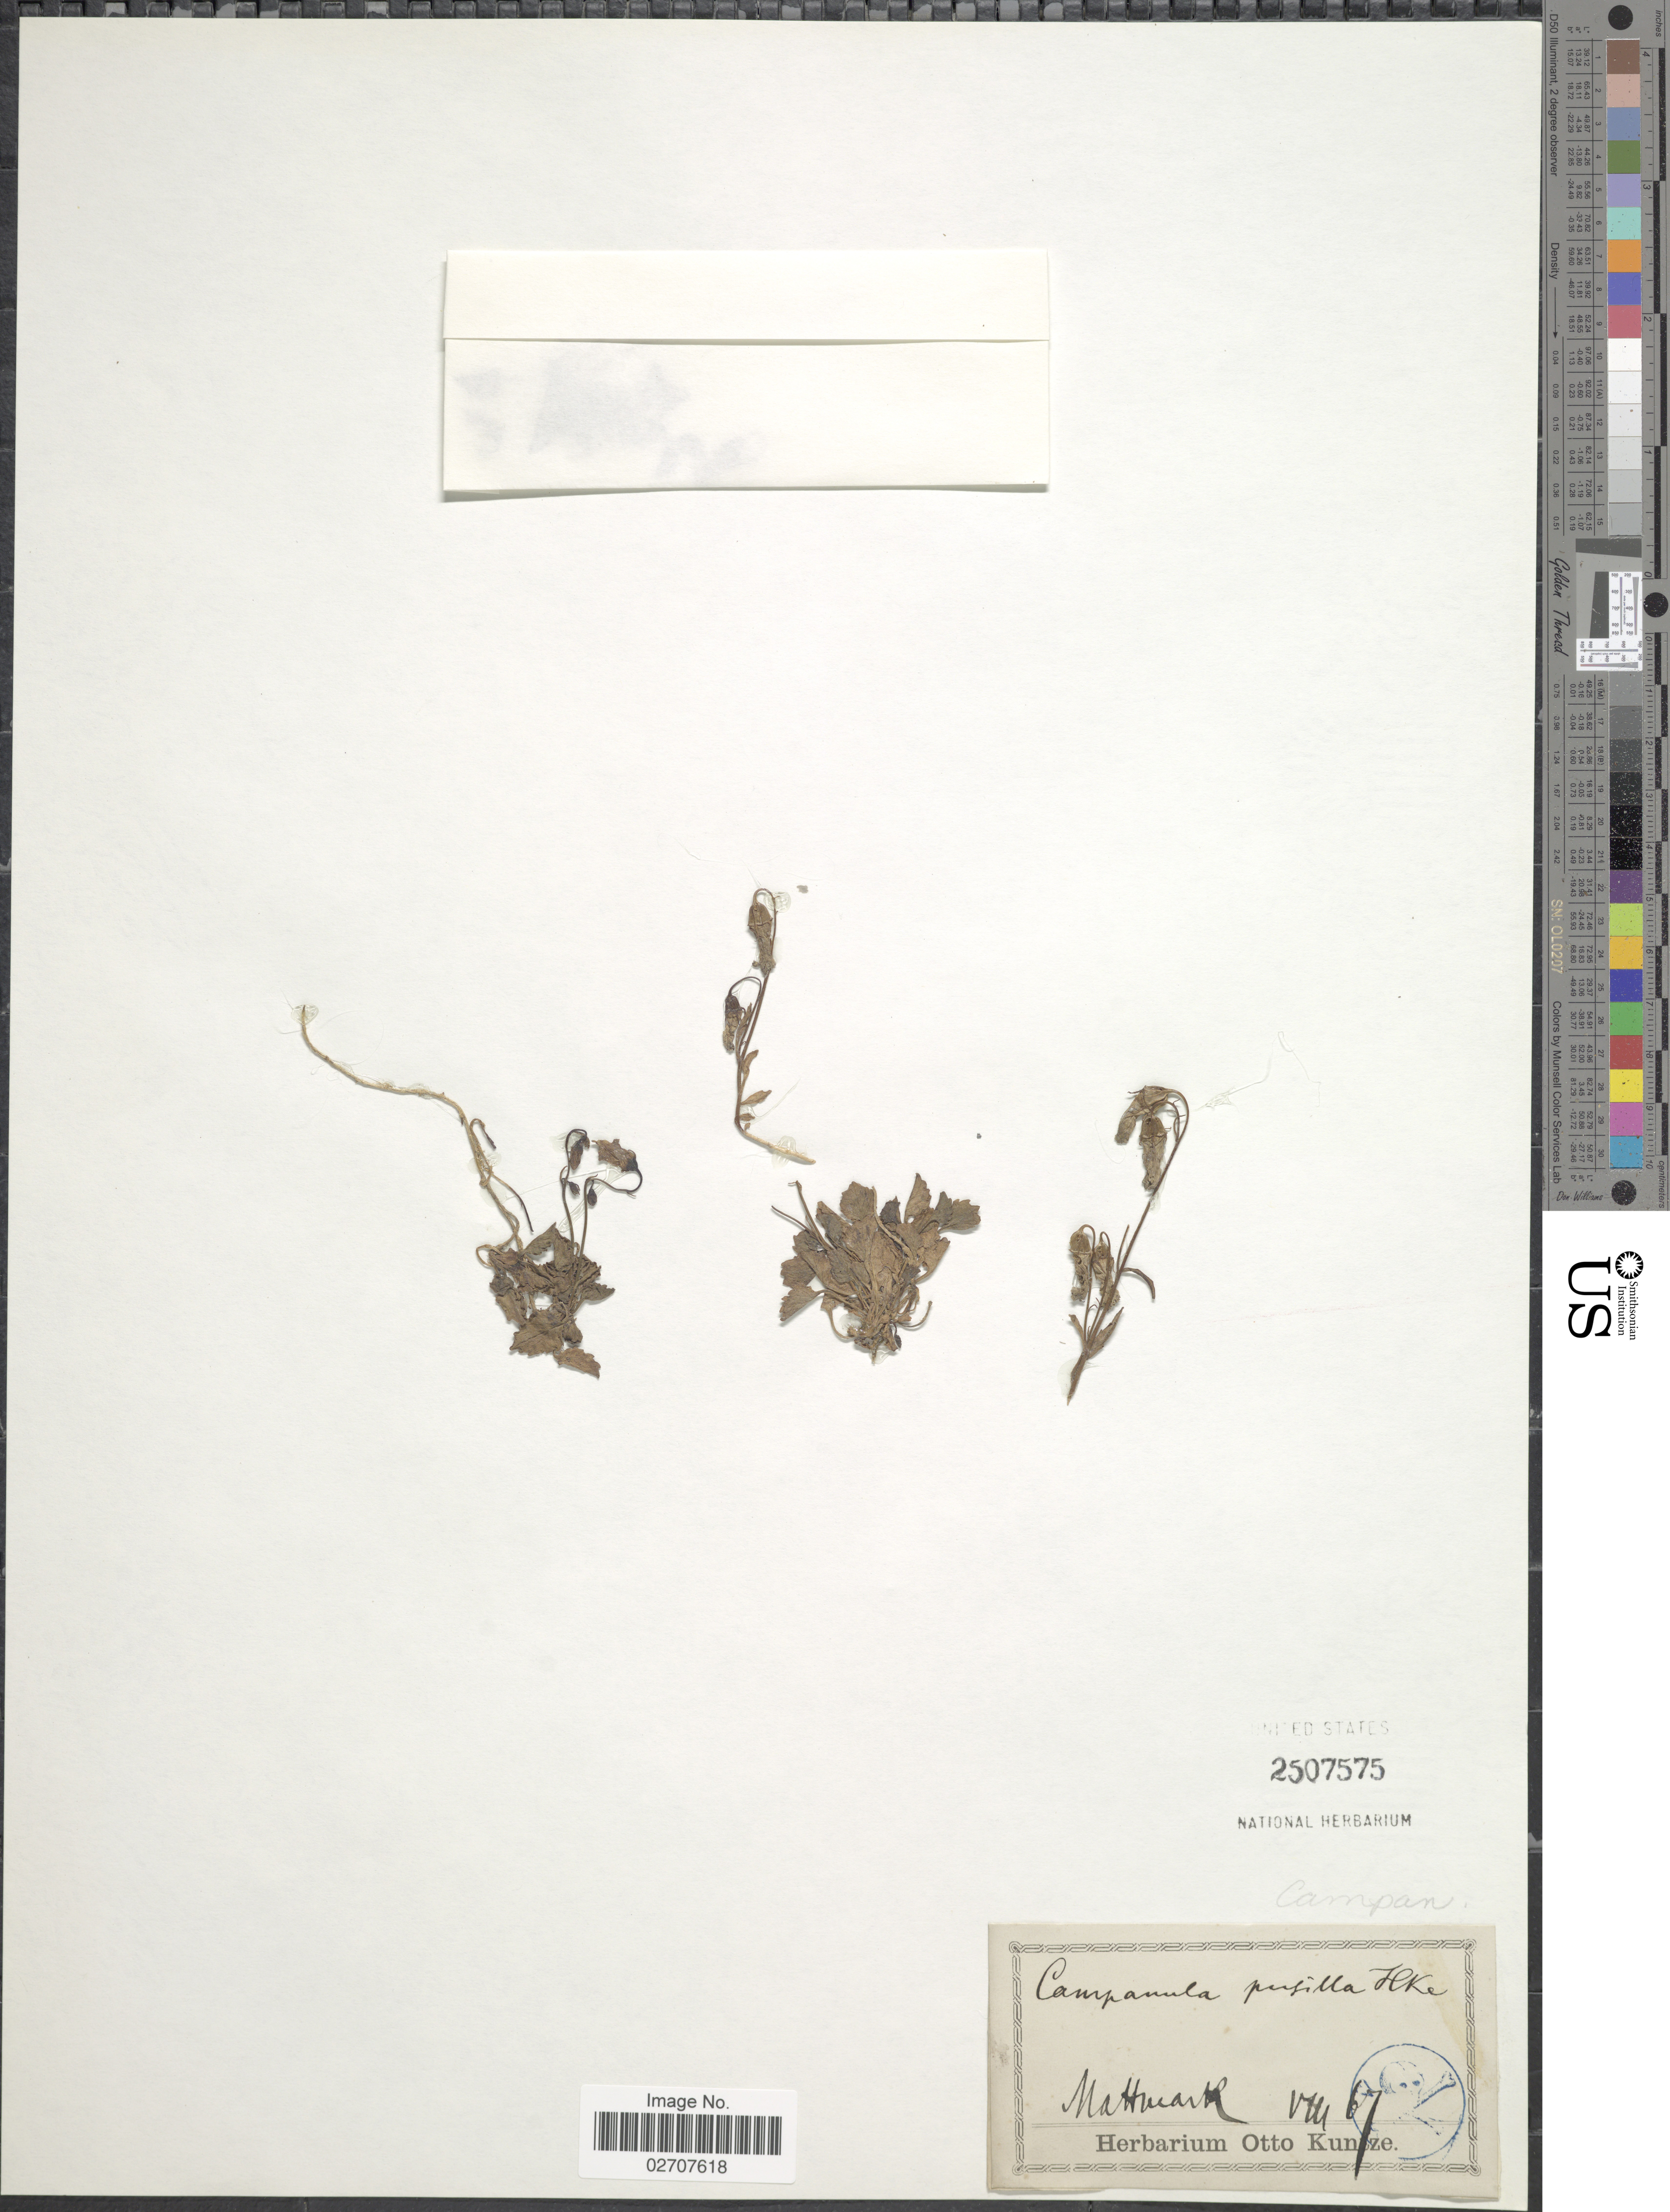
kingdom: Plantae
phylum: Tracheophyta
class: Magnoliopsida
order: Asterales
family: Campanulaceae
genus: Campanula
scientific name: Campanula cochleariifolia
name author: Lam.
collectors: ex herb. Otto Kuntze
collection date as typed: Transcribed d/m/y: /8/67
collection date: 1867-08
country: Switzerland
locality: Mattmark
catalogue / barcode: US 2507575